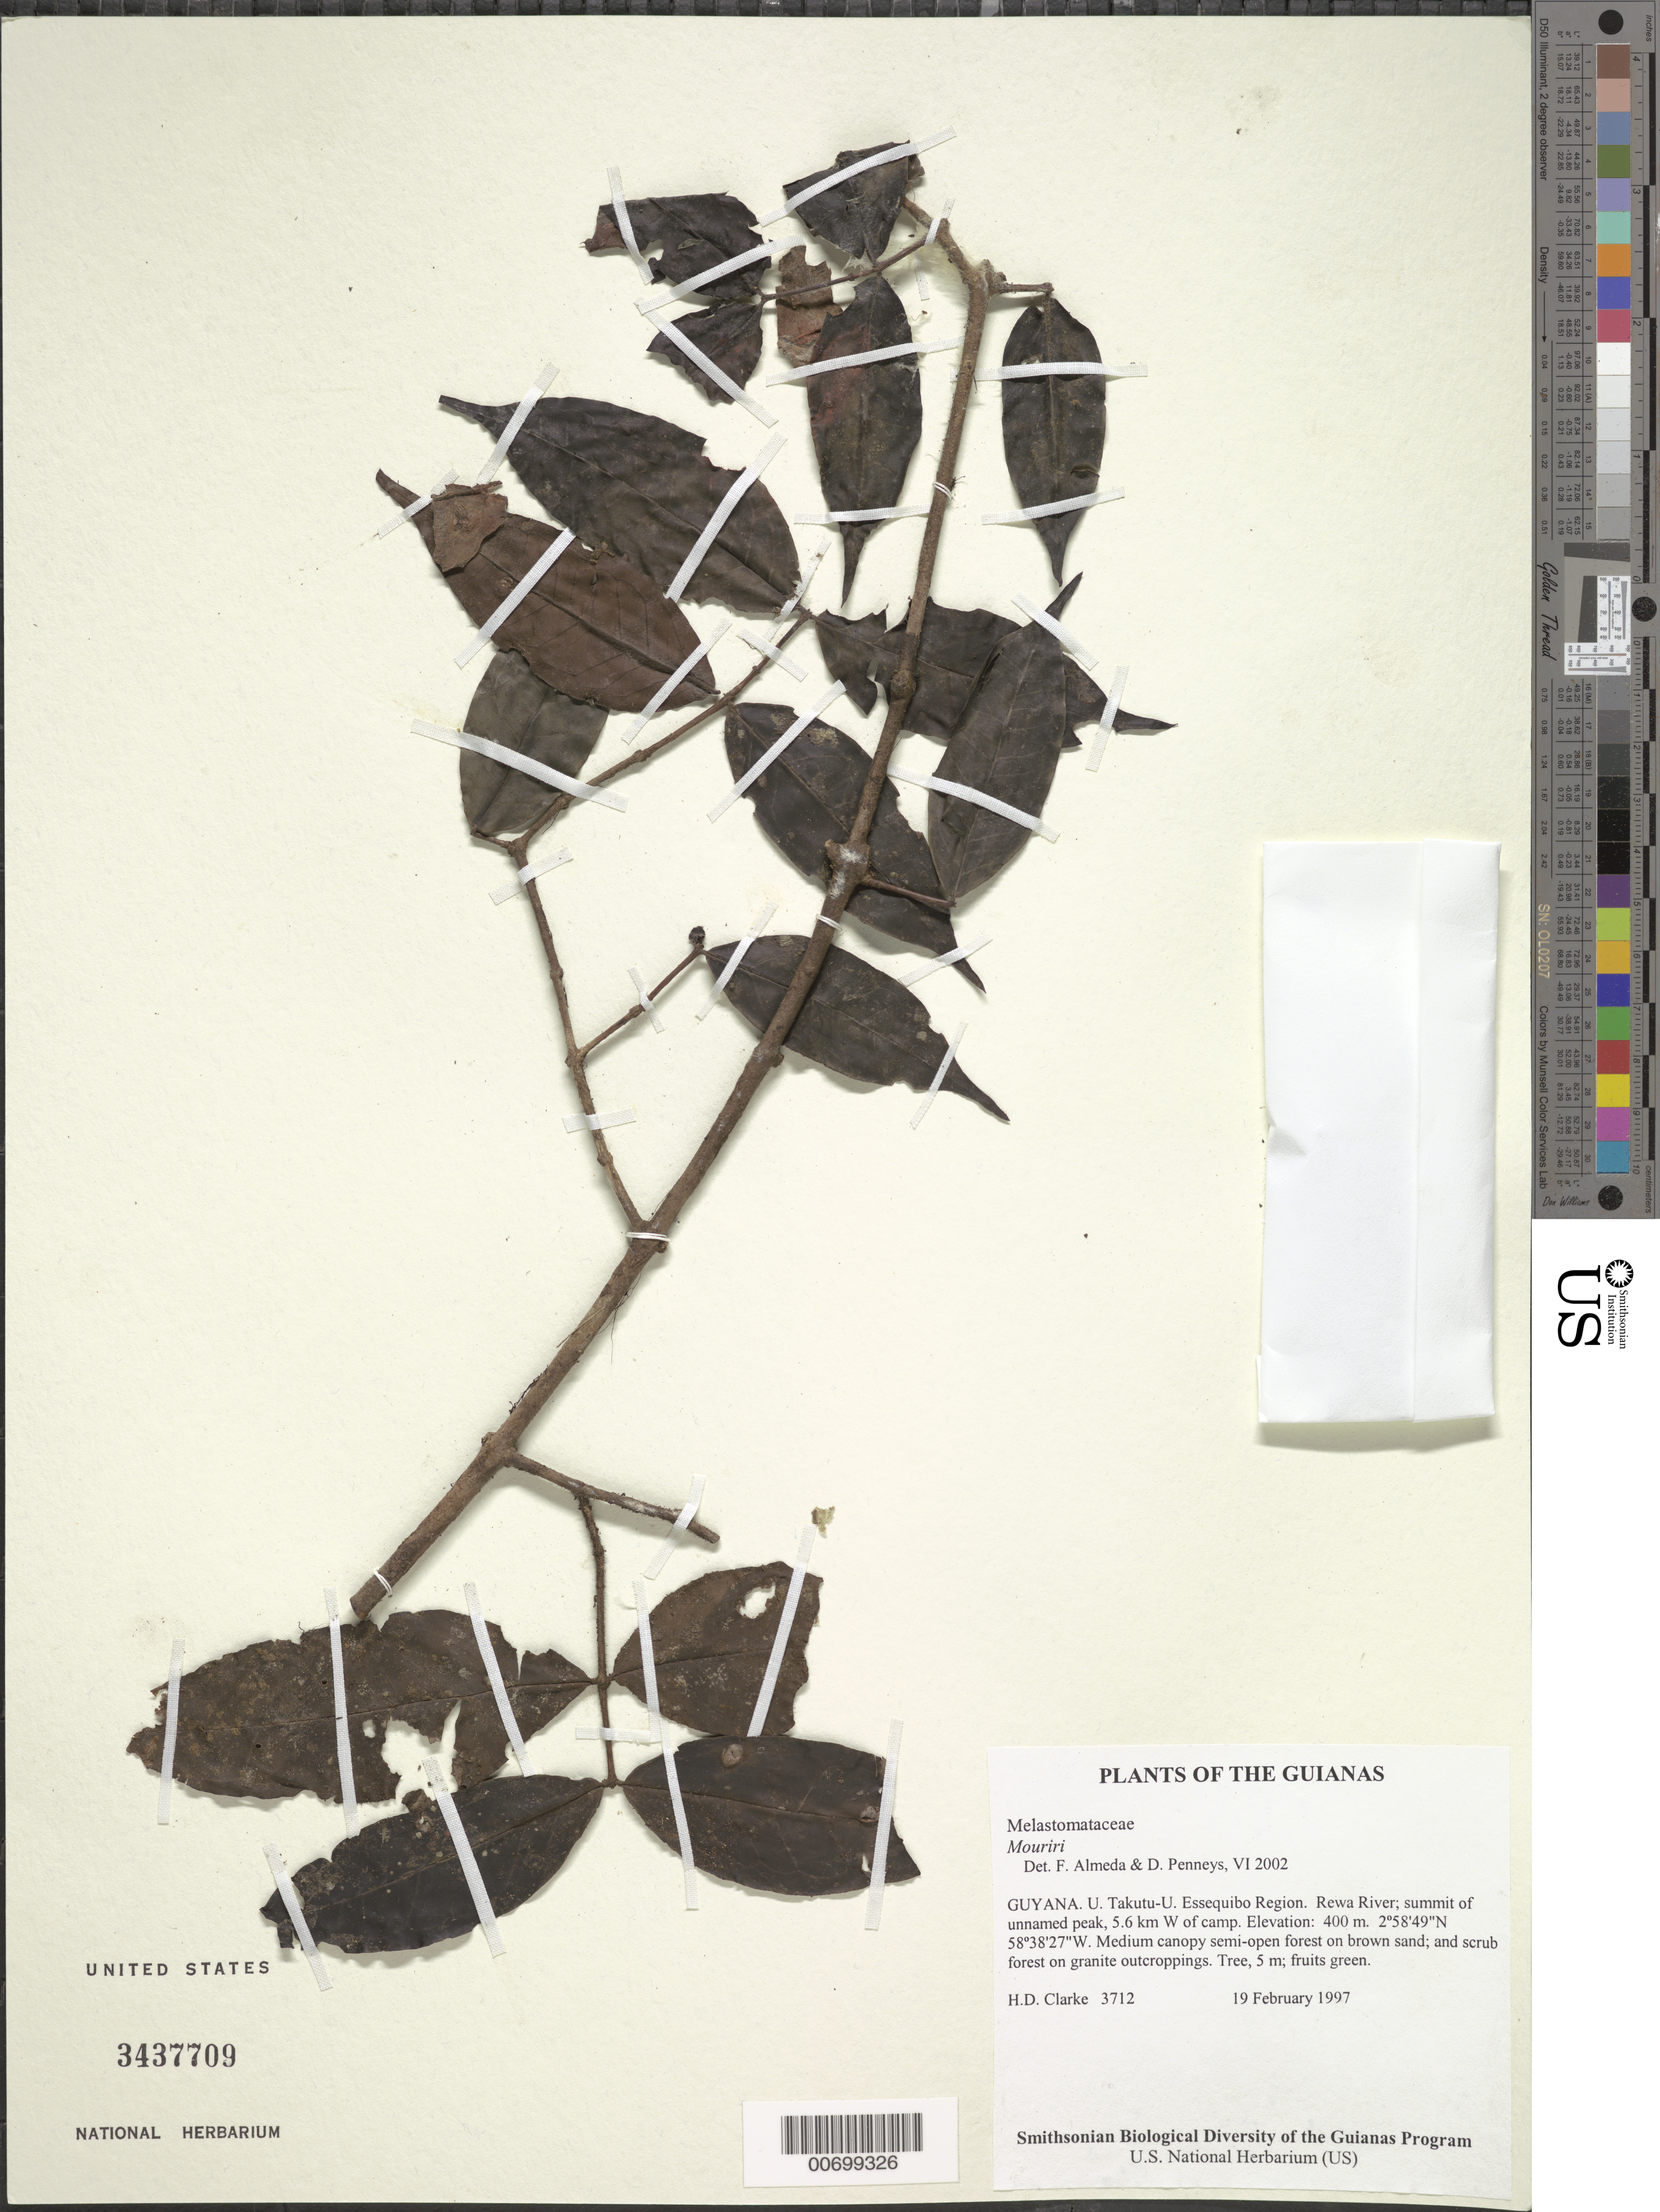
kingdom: Plantae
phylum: Tracheophyta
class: Magnoliopsida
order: Myrtales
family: Melastomataceae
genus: Mouriri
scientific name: Mouriri sp.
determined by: Almeda, F.; Penneys, D. S.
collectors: H. D. Clarke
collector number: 3712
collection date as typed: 19 February 1997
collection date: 1997-02-19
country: Guyana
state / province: U. Takutu-U. Essequibo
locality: Rewa River; summit of unnamed peak, 5.6 km W of camp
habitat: Medium canopy semi-open forest on brown sand; and scrub forest on granite outcroppings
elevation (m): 400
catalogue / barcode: US 3437709